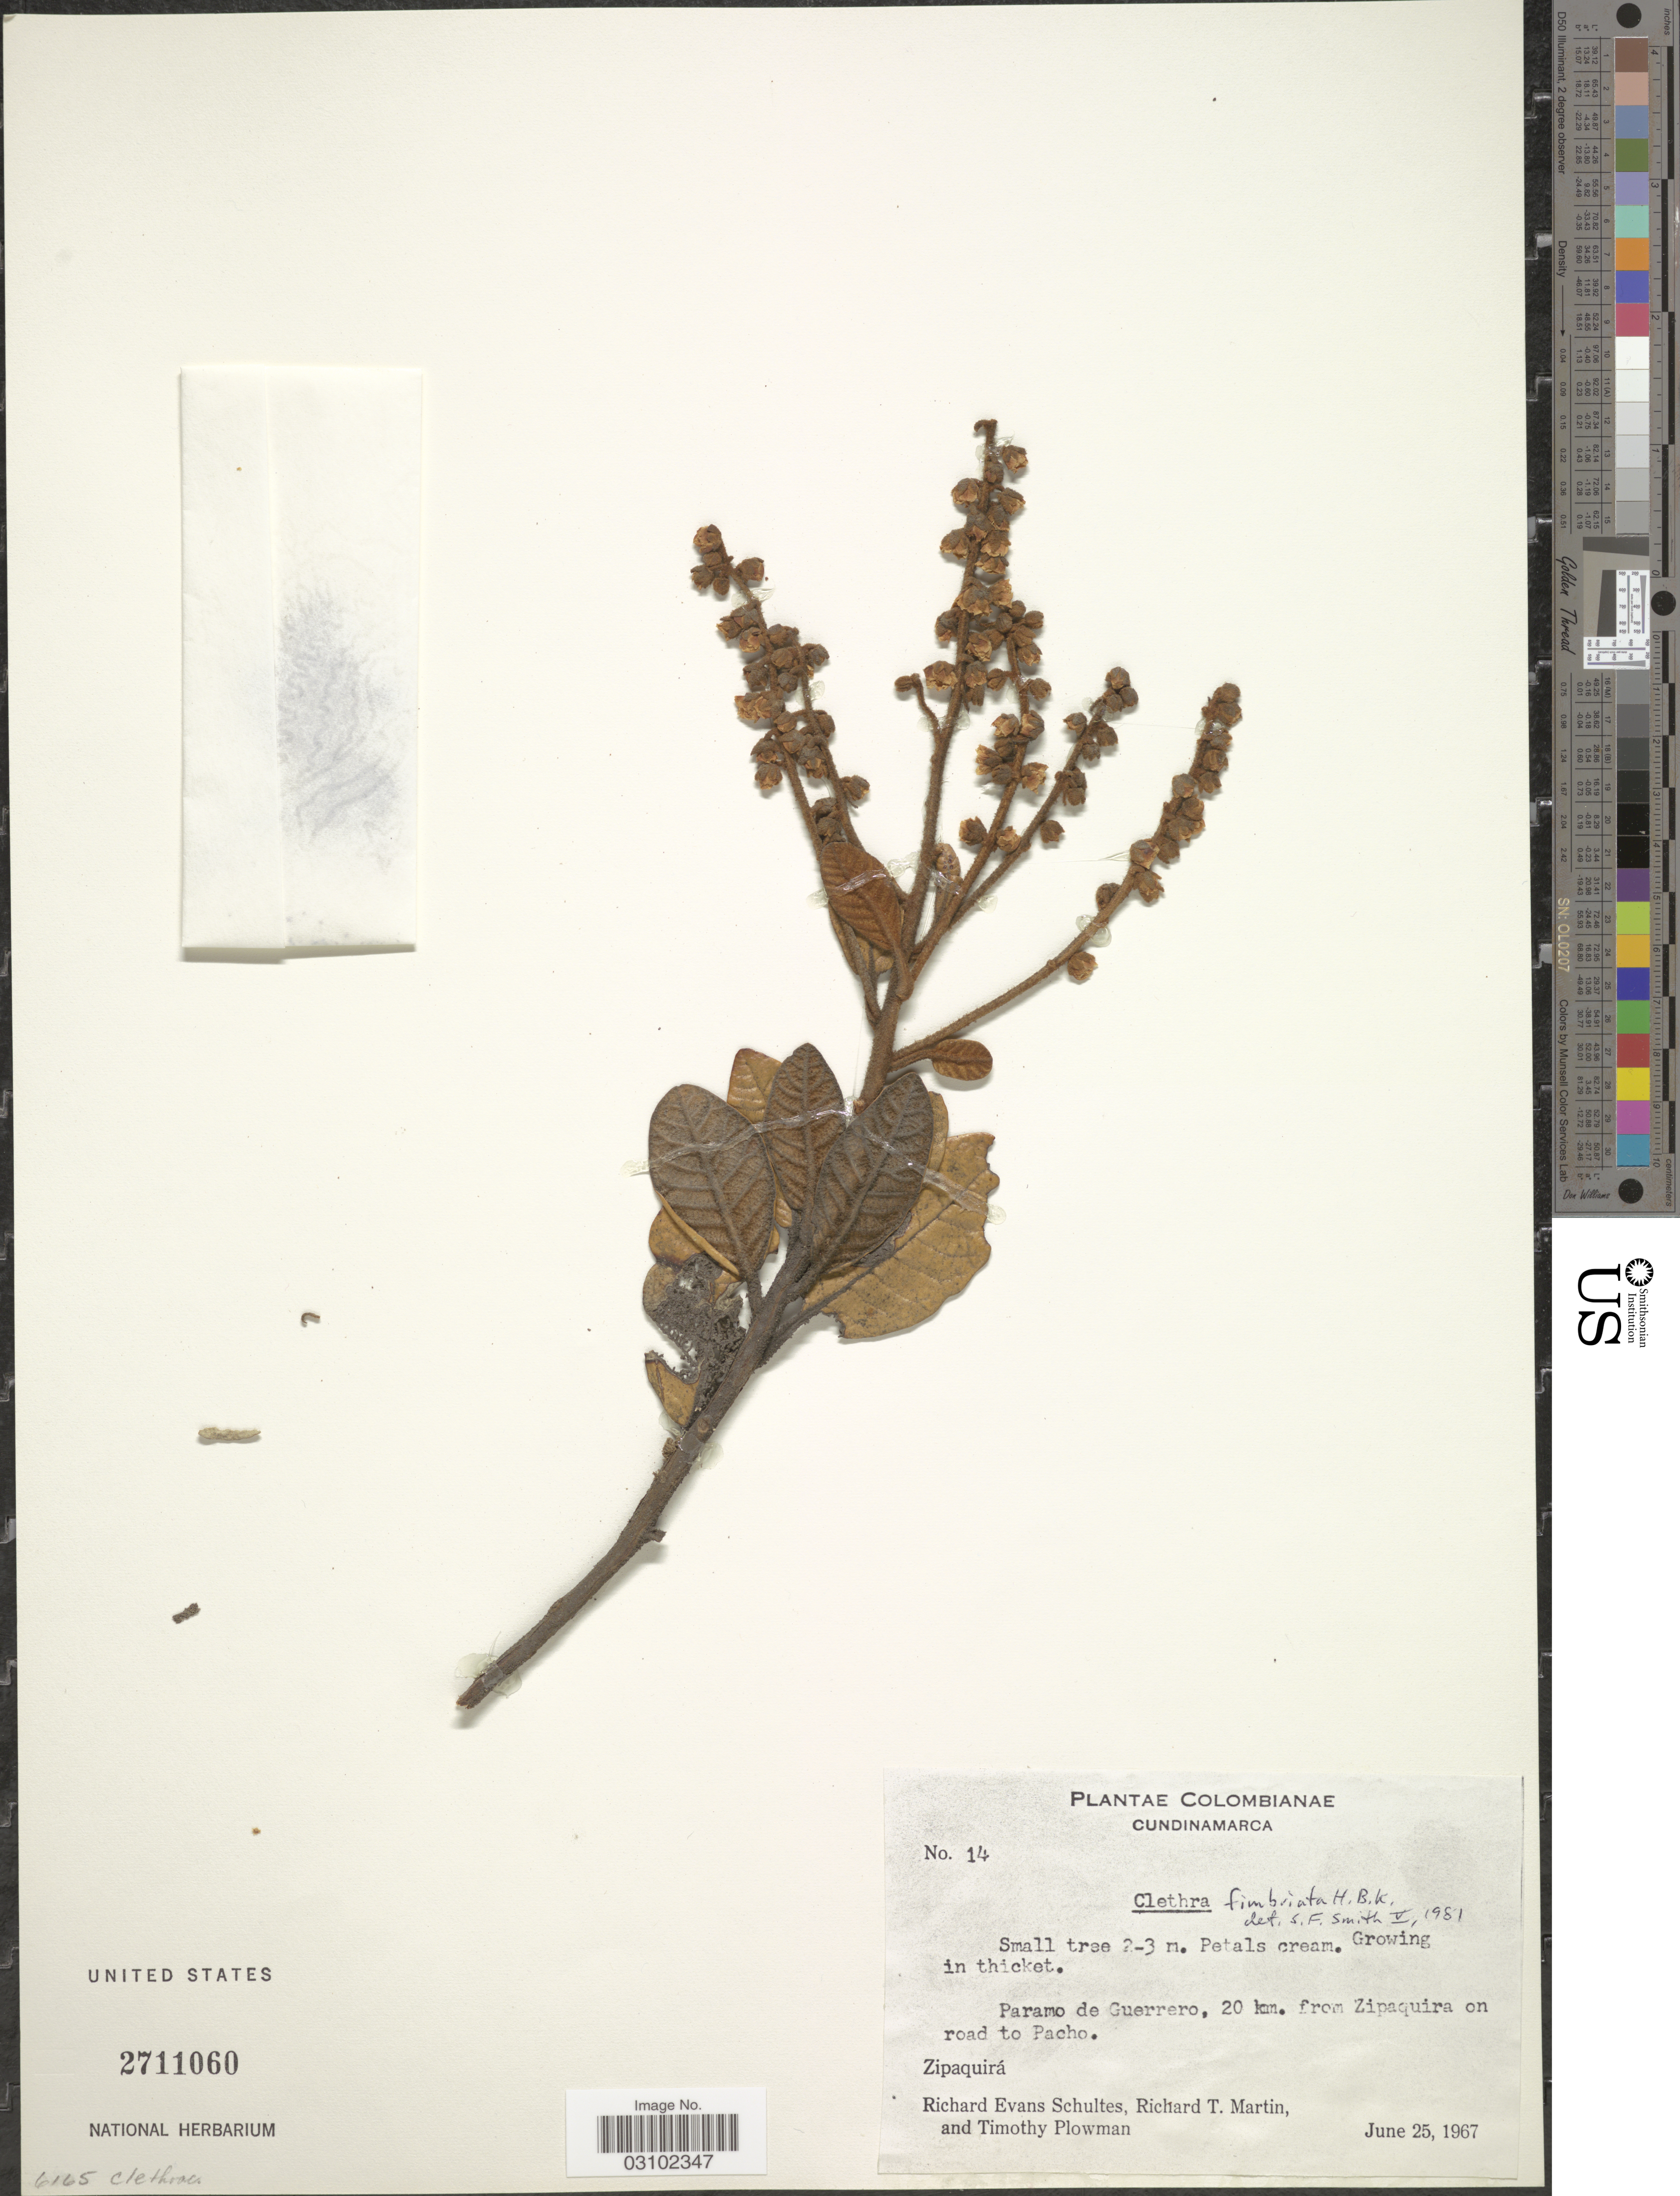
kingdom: Plantae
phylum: Tracheophyta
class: Magnoliopsida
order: Ericales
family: Clethraceae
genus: Clethra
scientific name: Clethra fimbriata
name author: Kunth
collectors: R. E. Schultes & R. T. Martin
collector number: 14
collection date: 1967-06-25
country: Colombia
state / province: Cundinamarca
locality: Paramo de Guerrero, 20 km. from Zipaquira on road to Pacho. Zipaquirá.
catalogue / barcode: US 2711060